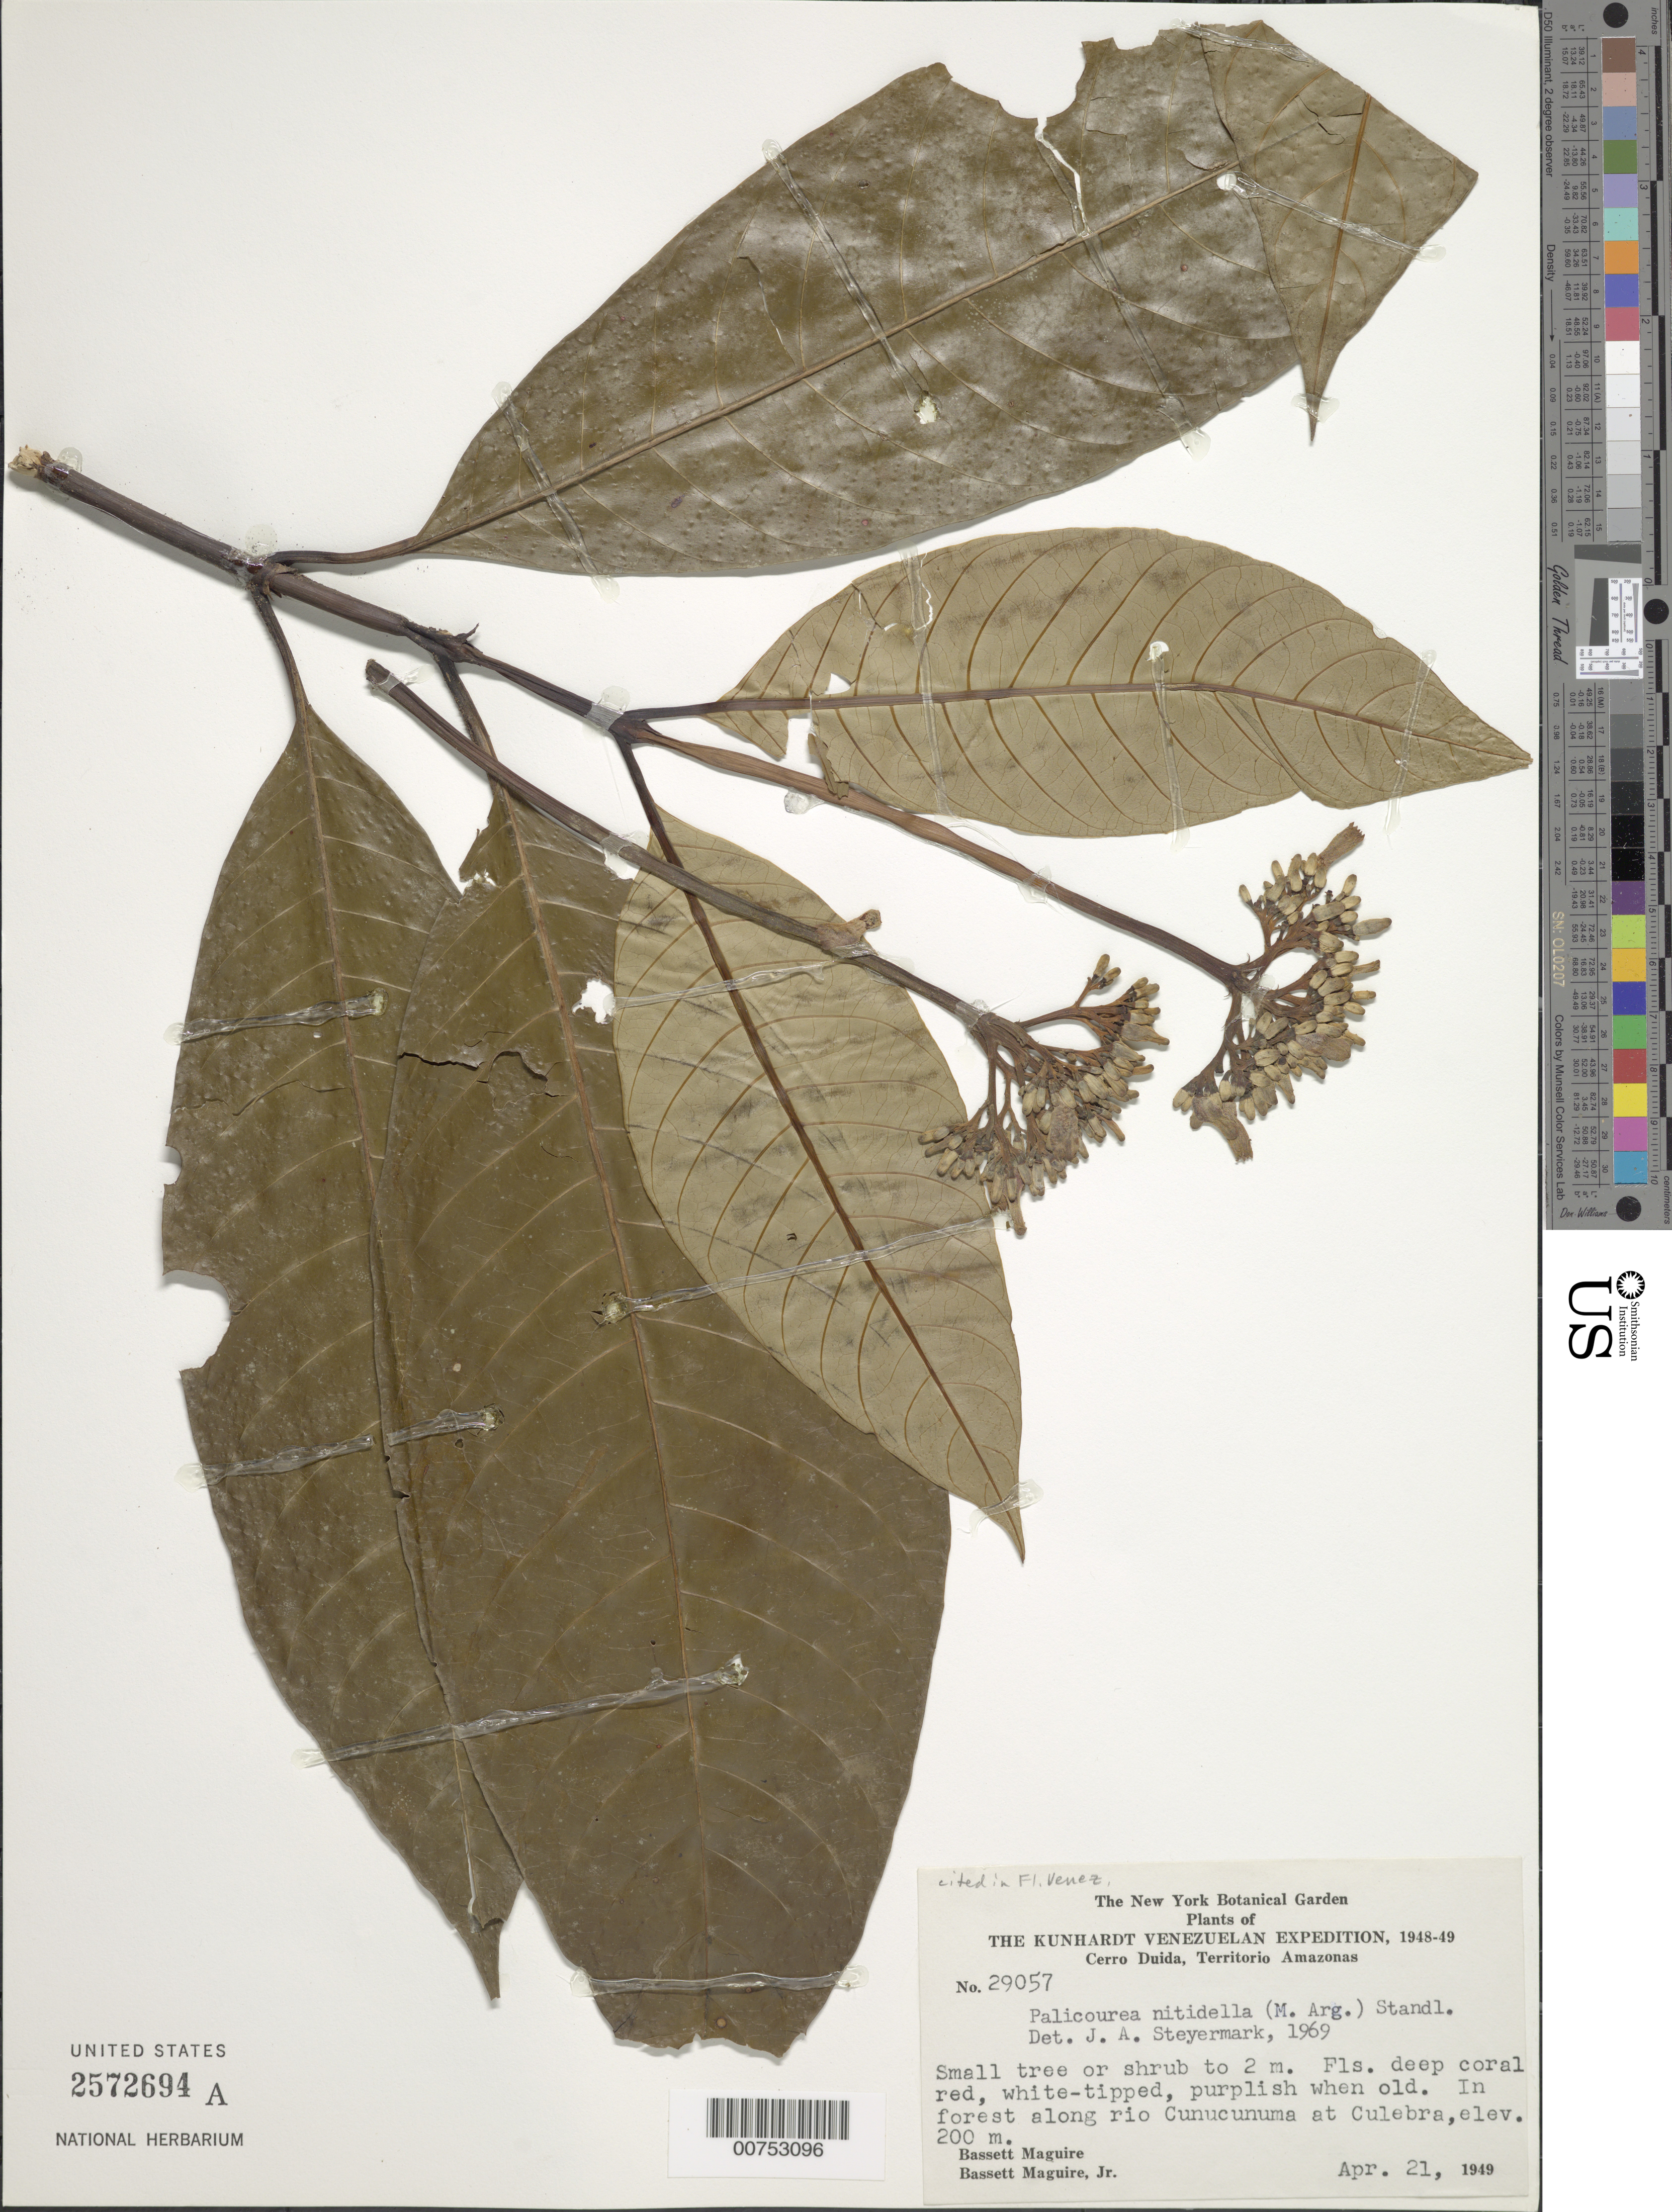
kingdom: Plantae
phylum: Tracheophyta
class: Magnoliopsida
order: Gentianales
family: Rubiaceae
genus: Palicourea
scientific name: Palicourea nitidella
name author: (Müll. Arg.) Standl.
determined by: Steyermark, Julian A., (VEN)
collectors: B. Maguire & B. Maguire Jr.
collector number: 29057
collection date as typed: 21-Apr-49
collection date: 1949-04-21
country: Venezuela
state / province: Amazonas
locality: Cerro Duida, Río Cunucunuma at Culebra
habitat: Forest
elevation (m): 200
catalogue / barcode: US 2572694A